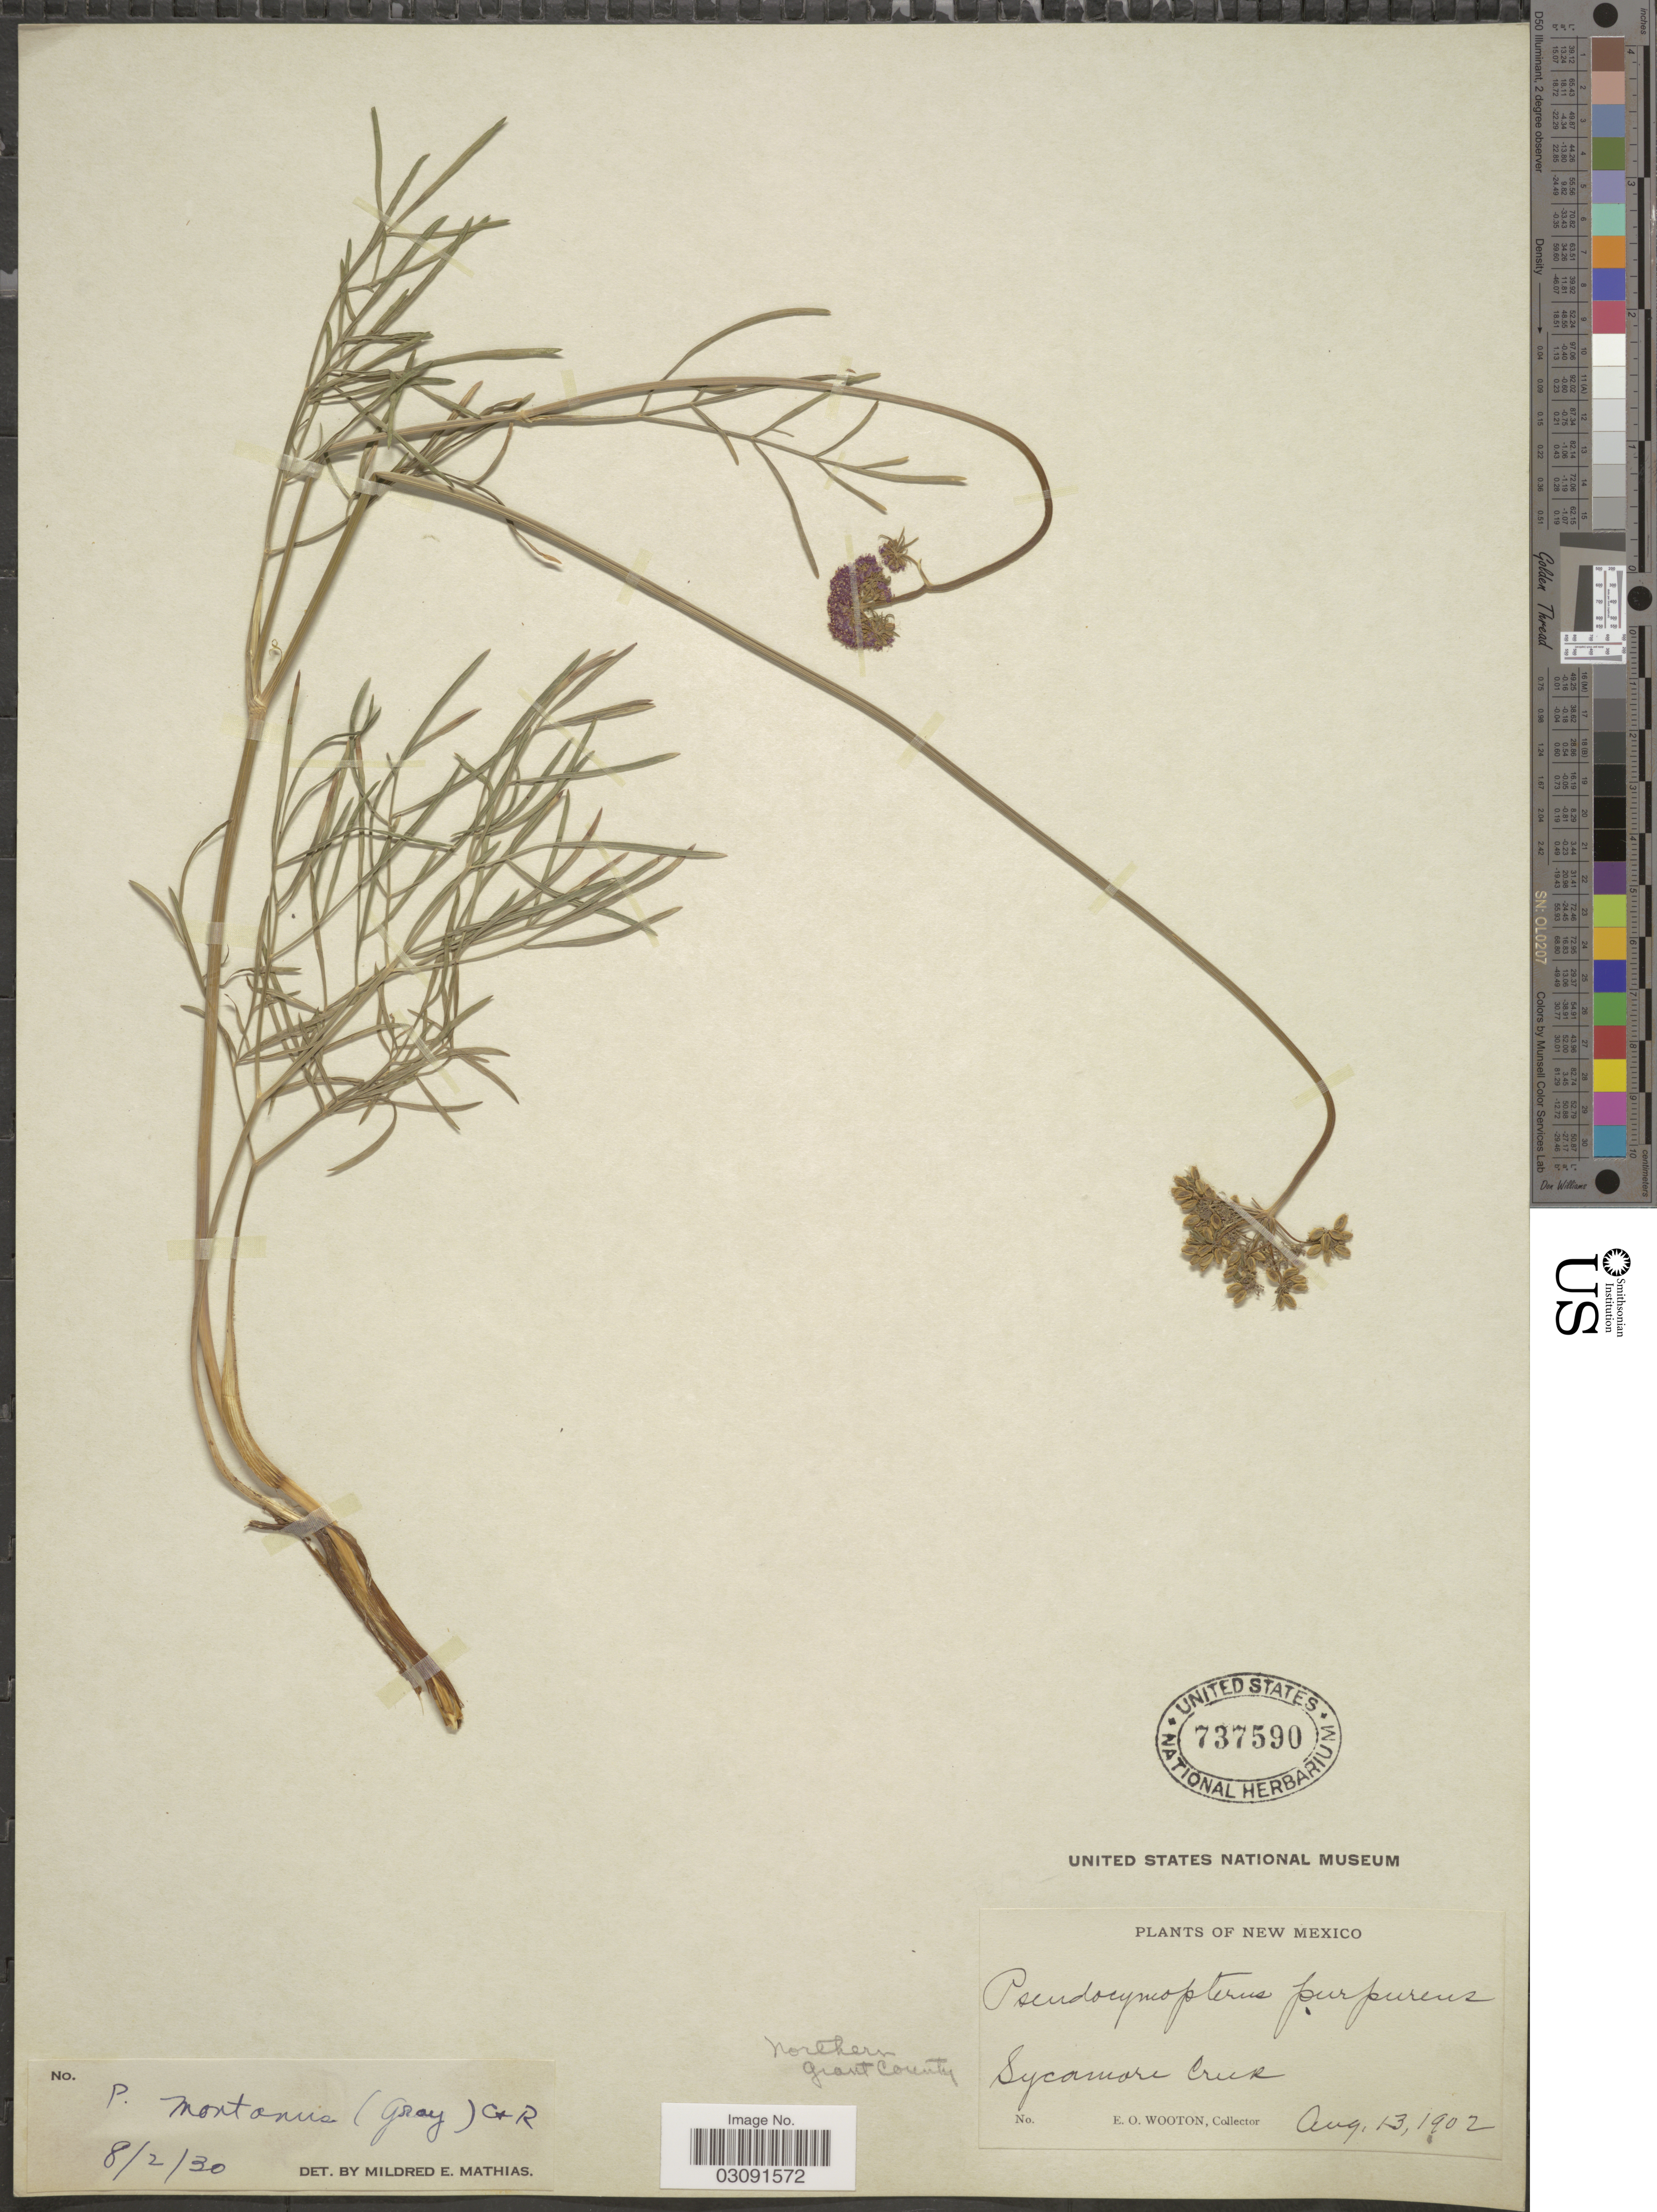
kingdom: Plantae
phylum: Tracheophyta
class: Magnoliopsida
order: Apiales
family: Apiaceae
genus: Pseudocymopterus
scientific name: Pseudocymopterus montanus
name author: (A. Gray) J.M. Coult. & Rose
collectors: E. O. Wooton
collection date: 1902-08-13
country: United States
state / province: New Mexico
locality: Sycamore Creek, Northern Grant County.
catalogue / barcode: US 737590